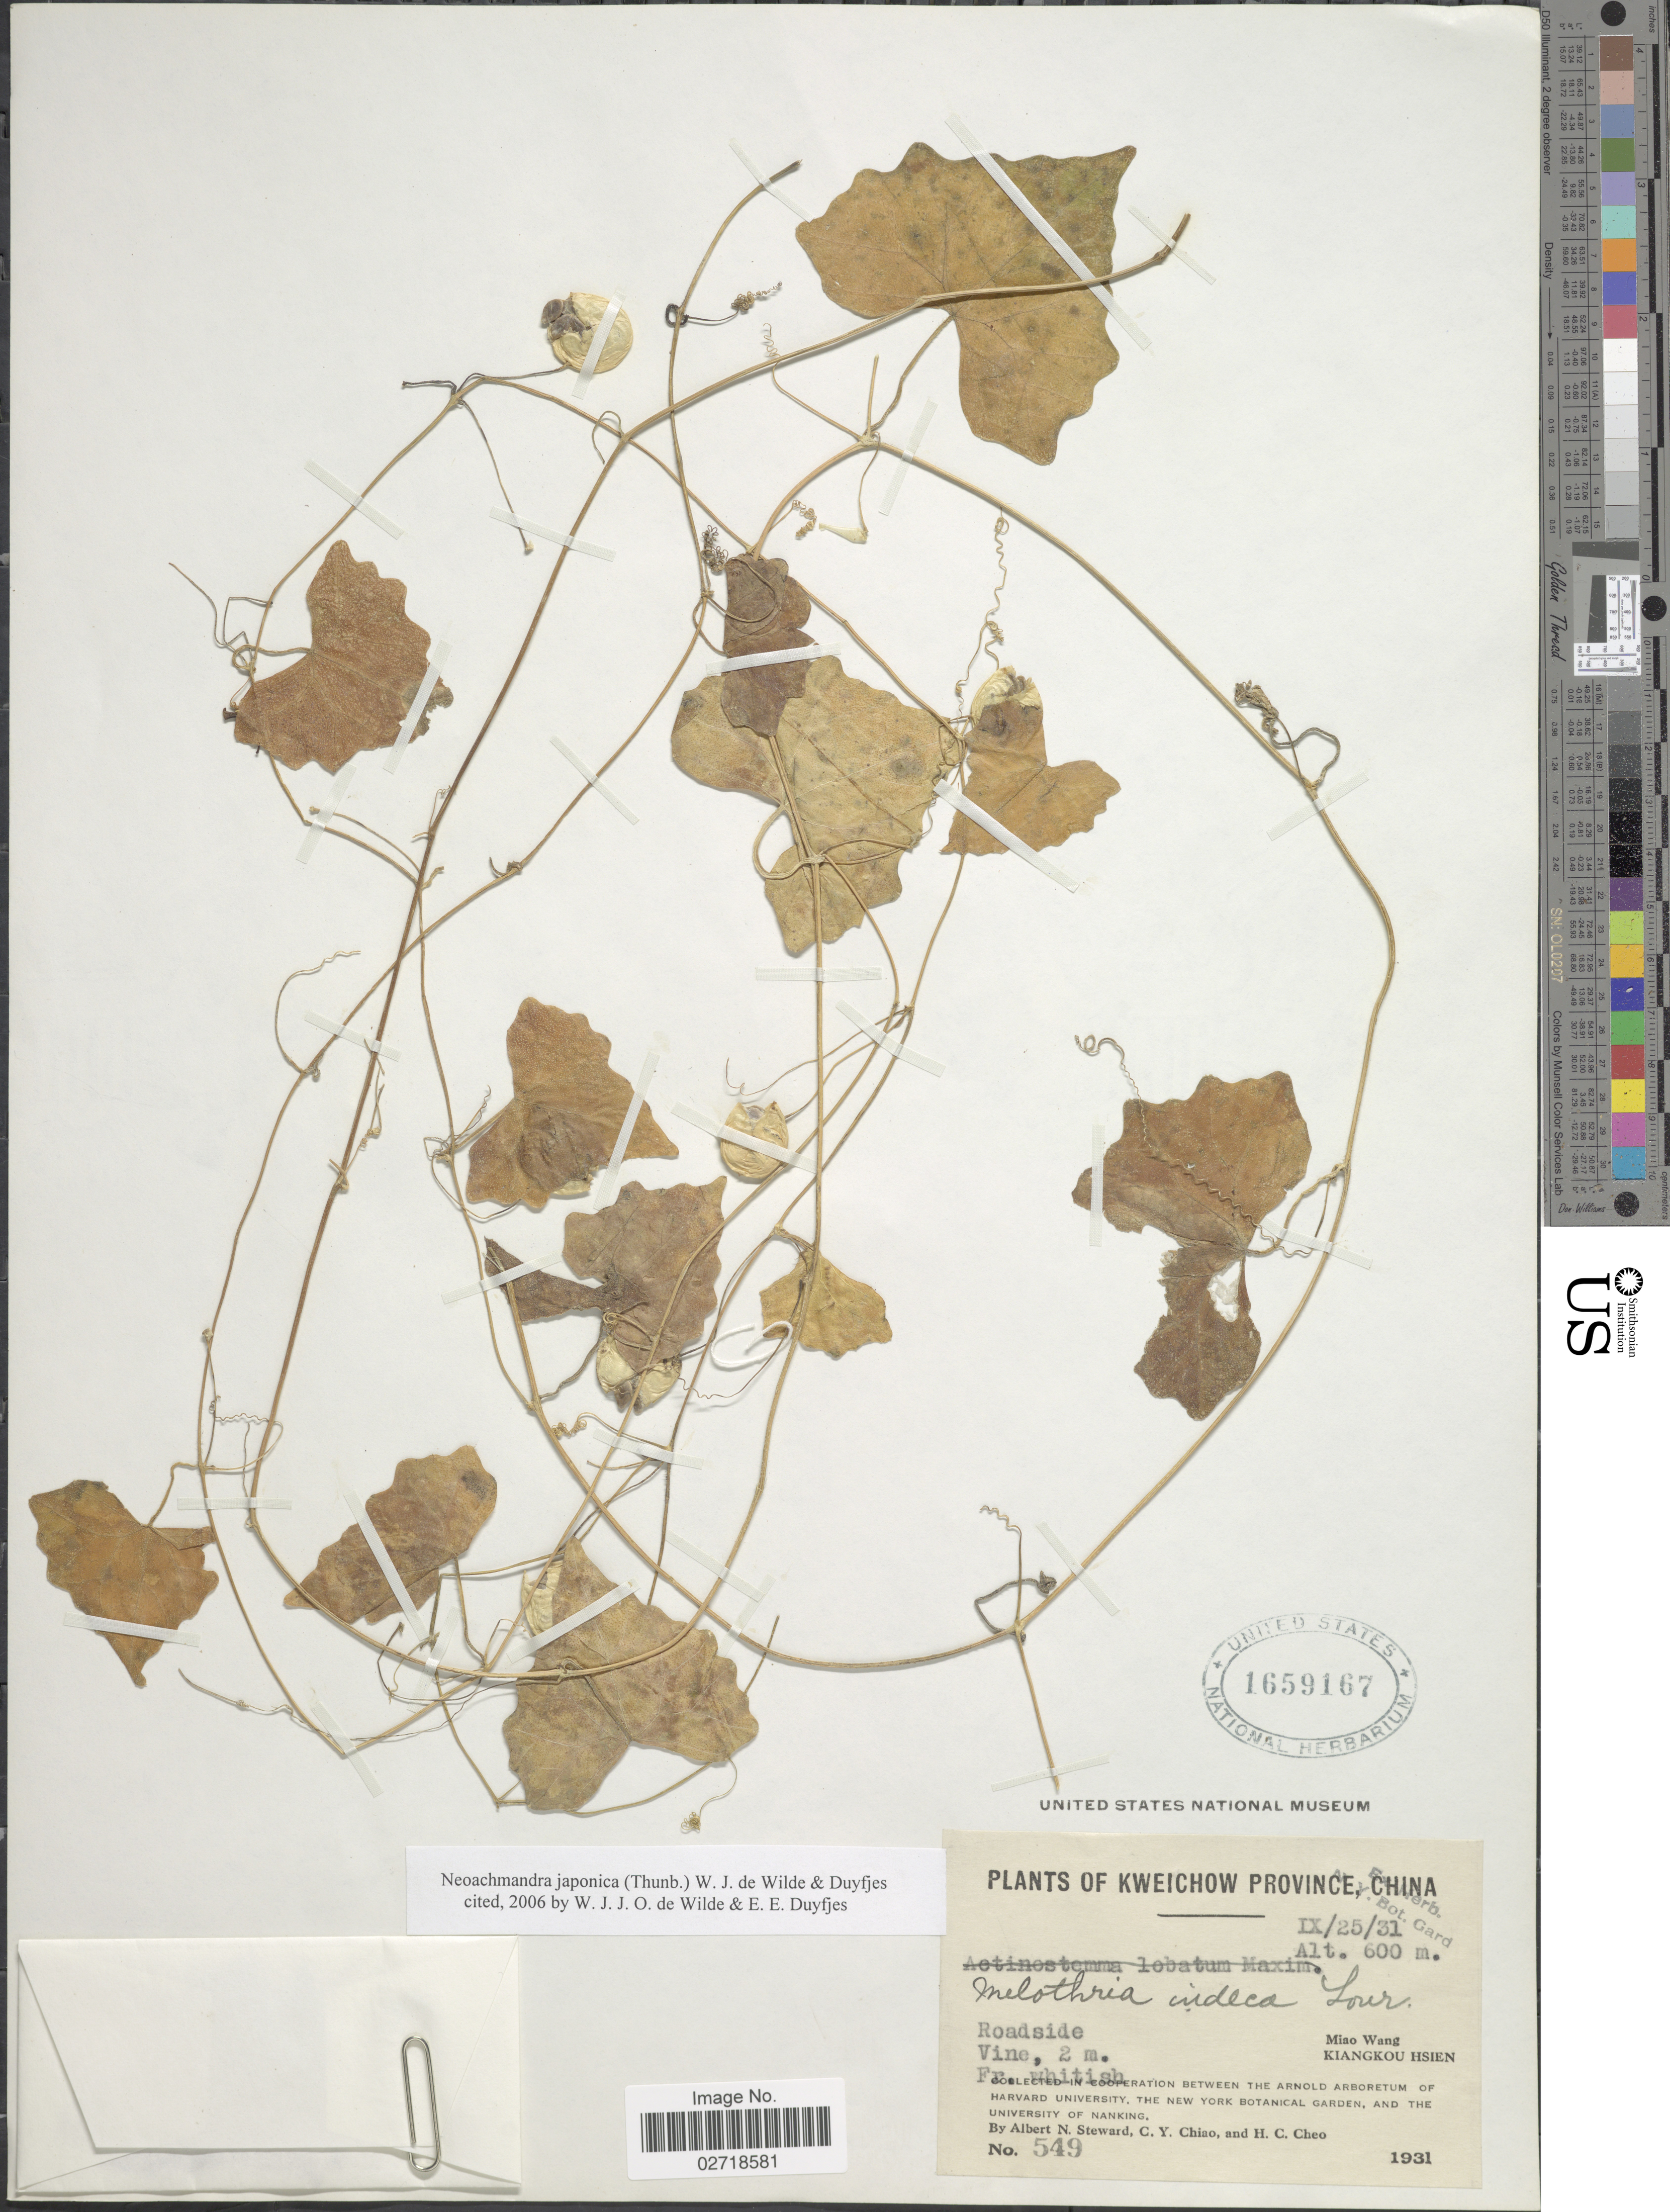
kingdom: Plantae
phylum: Tracheophyta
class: Magnoliopsida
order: Cucurbitales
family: Cucurbitaceae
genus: Zehneria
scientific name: Zehneria japonica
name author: (Thunb.) H.Y. Liu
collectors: A. N. Steward, C. Y. Chiao & H. Cheo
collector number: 549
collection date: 1931-09-25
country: China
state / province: Guizhou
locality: Kweichow Province, China, Miao Wang, Kiangkou Hsien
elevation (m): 600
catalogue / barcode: US 1659167